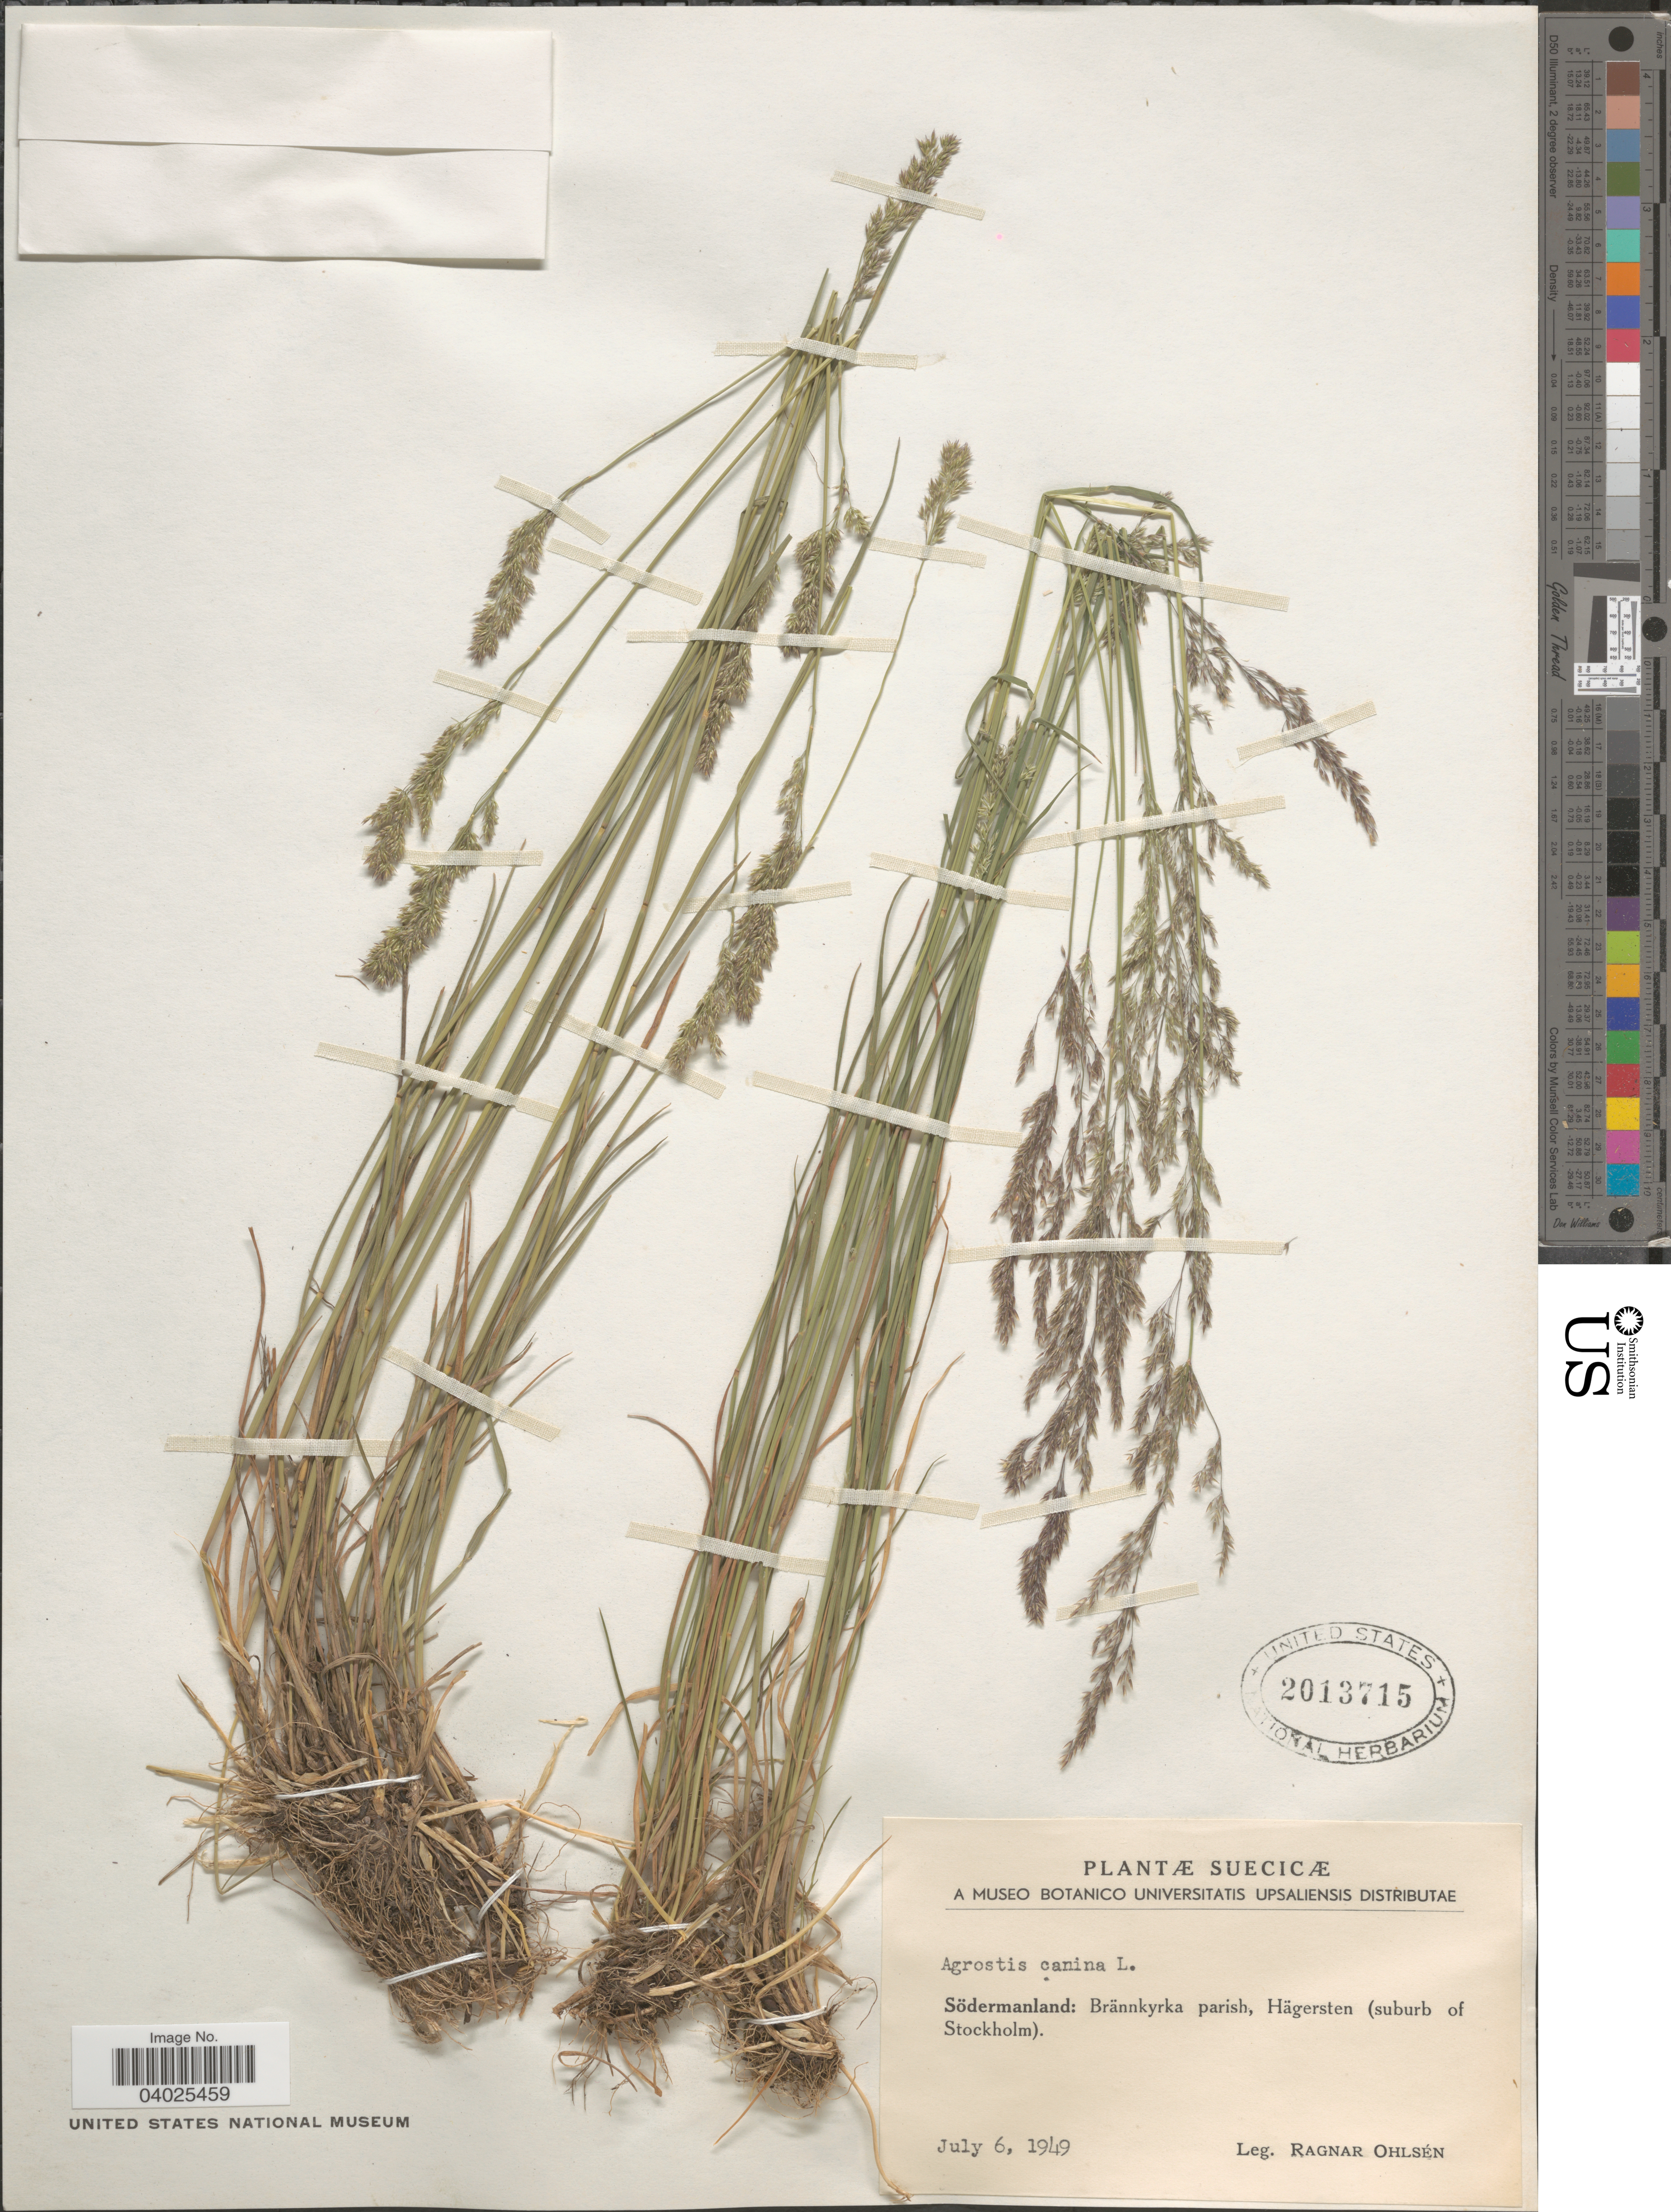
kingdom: Plantae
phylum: Tracheophyta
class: Liliopsida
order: Poales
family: Poaceae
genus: Agrostis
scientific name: Agrostis canina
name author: L.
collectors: R. Ohlsén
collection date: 1949-07-06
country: Sweden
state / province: Sodermanland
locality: Suecicæ. Södermanland: Brännkyrka parish, Hägersten (suburb of Stockholm).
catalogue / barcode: US 2013715